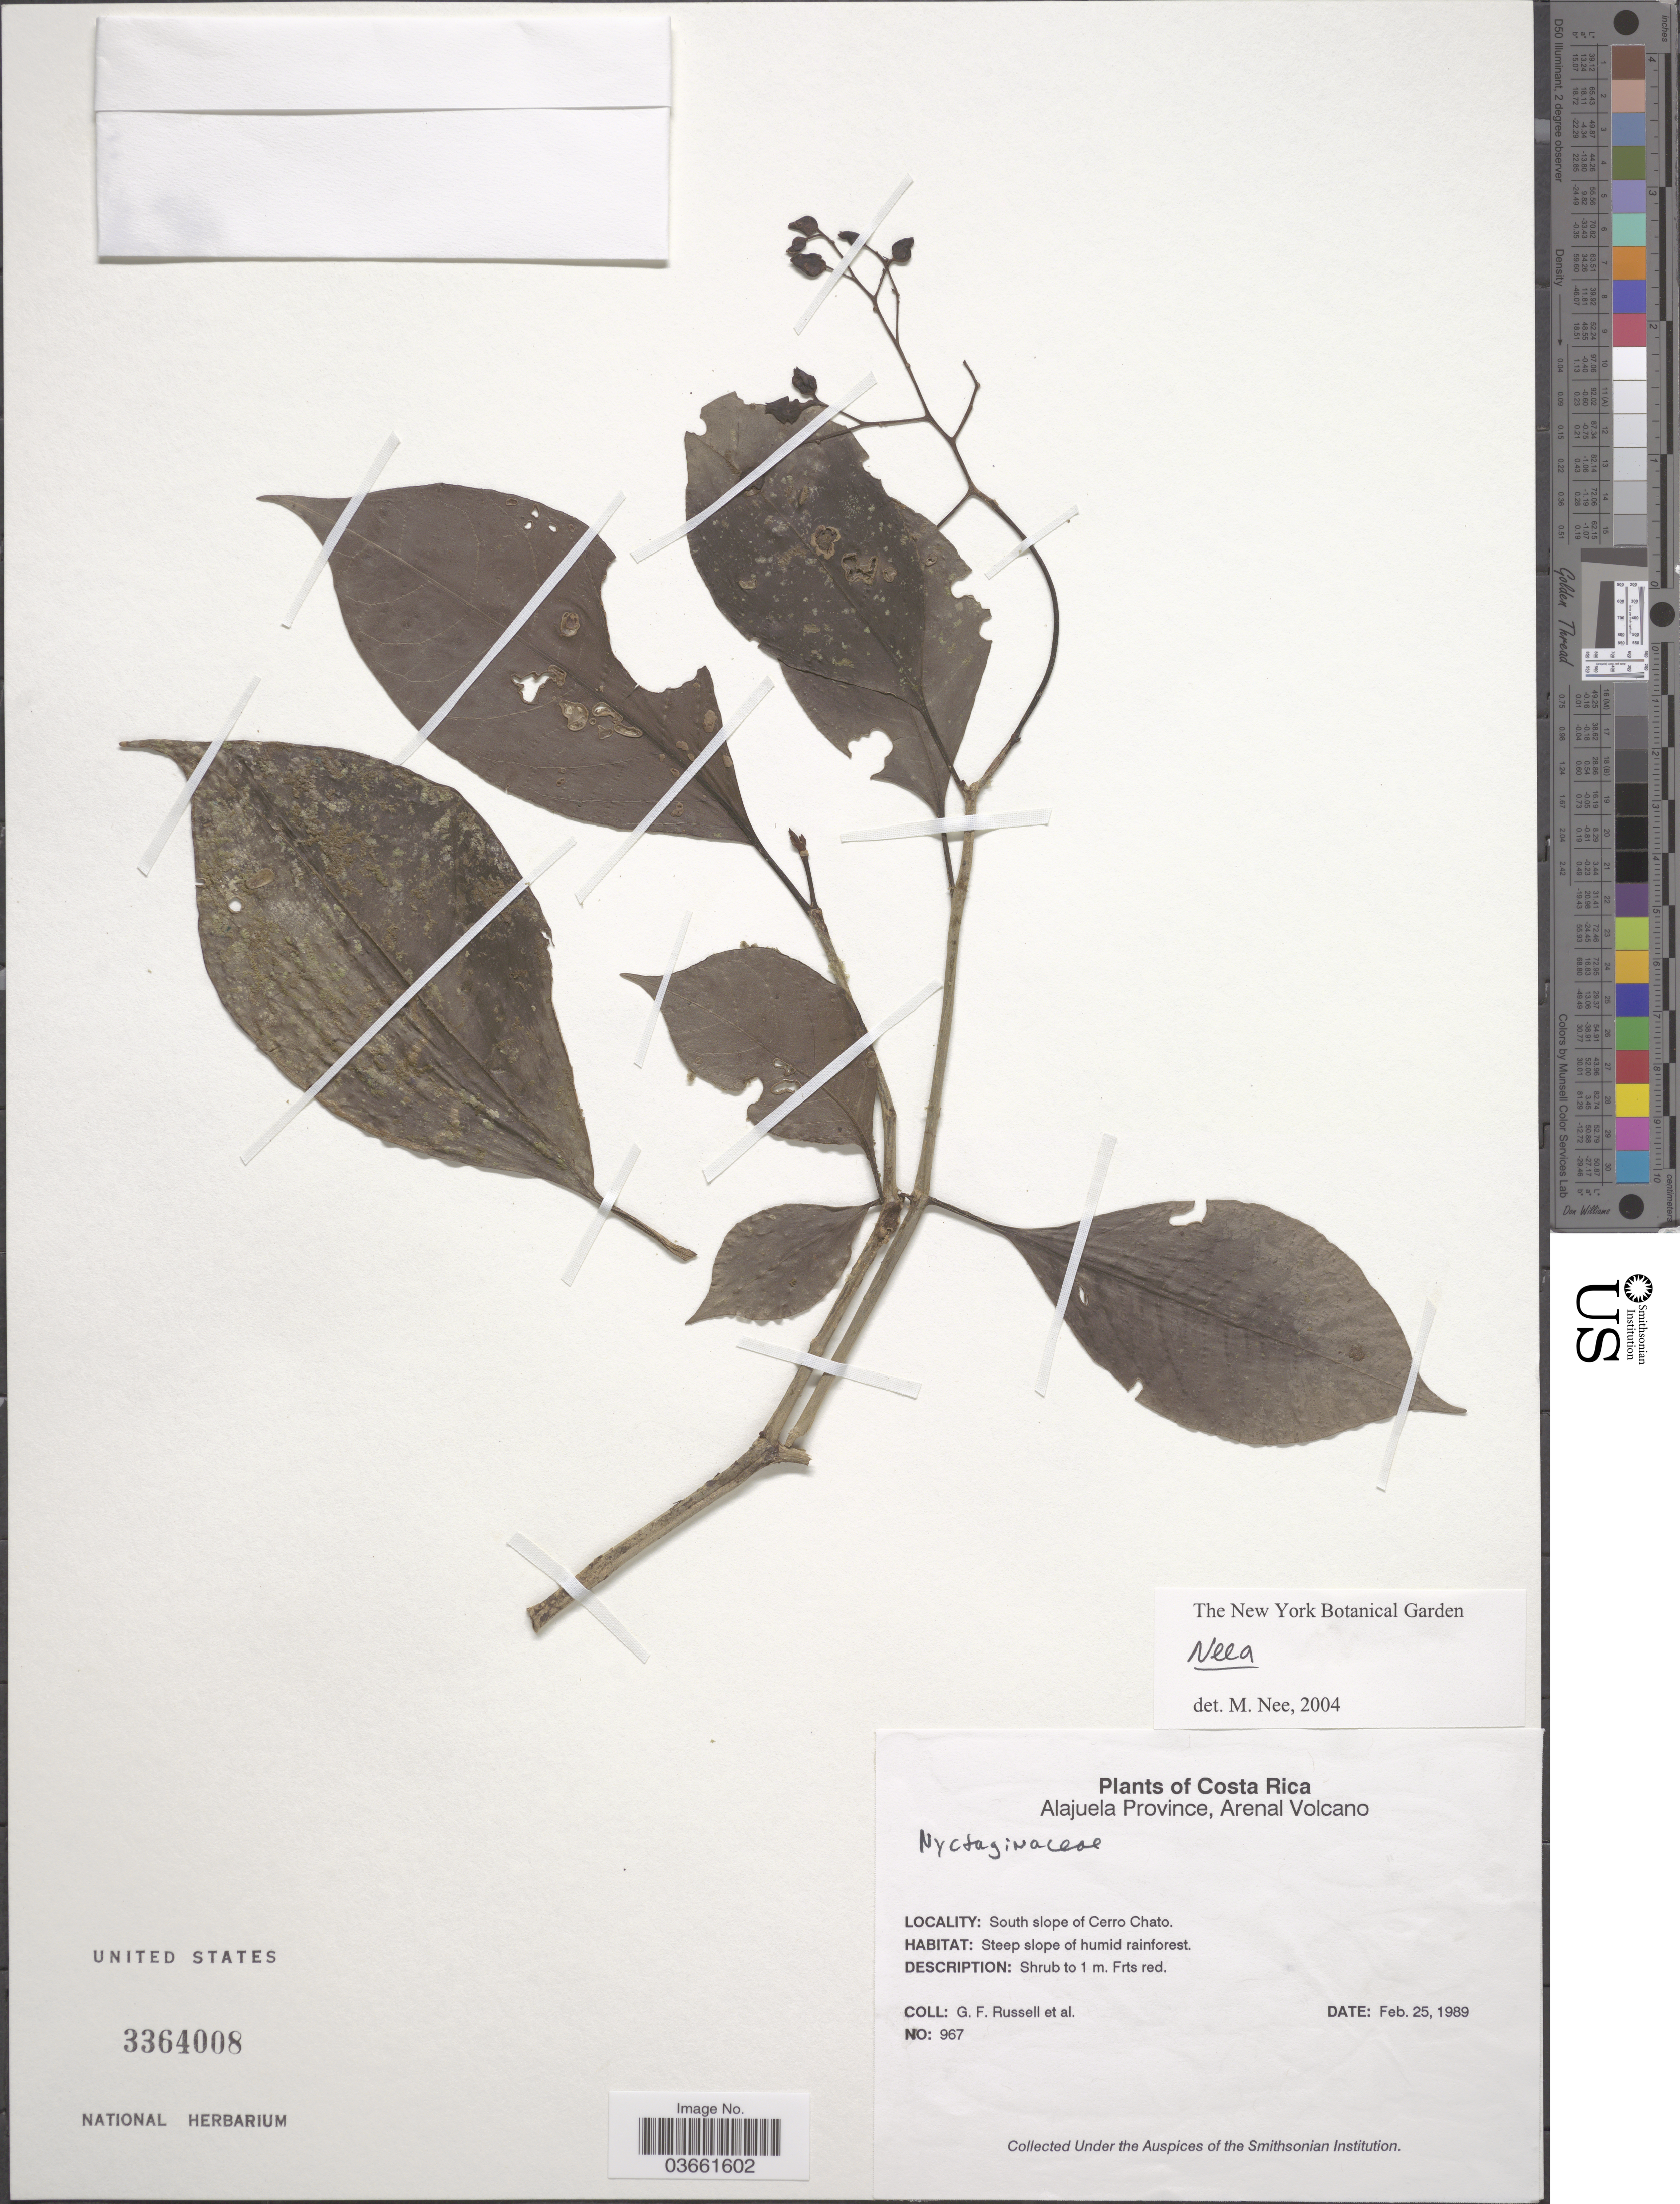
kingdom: Plantae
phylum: Tracheophyta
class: Magnoliopsida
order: Caryophyllales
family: Nyctaginaceae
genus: Neea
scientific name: Neea sp.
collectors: G. Russell & et al.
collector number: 967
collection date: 1989-02-25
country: Costa Rica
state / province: Alajuela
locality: Arenal Volcano. South slope of Cerro Chato.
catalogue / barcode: US 3364008